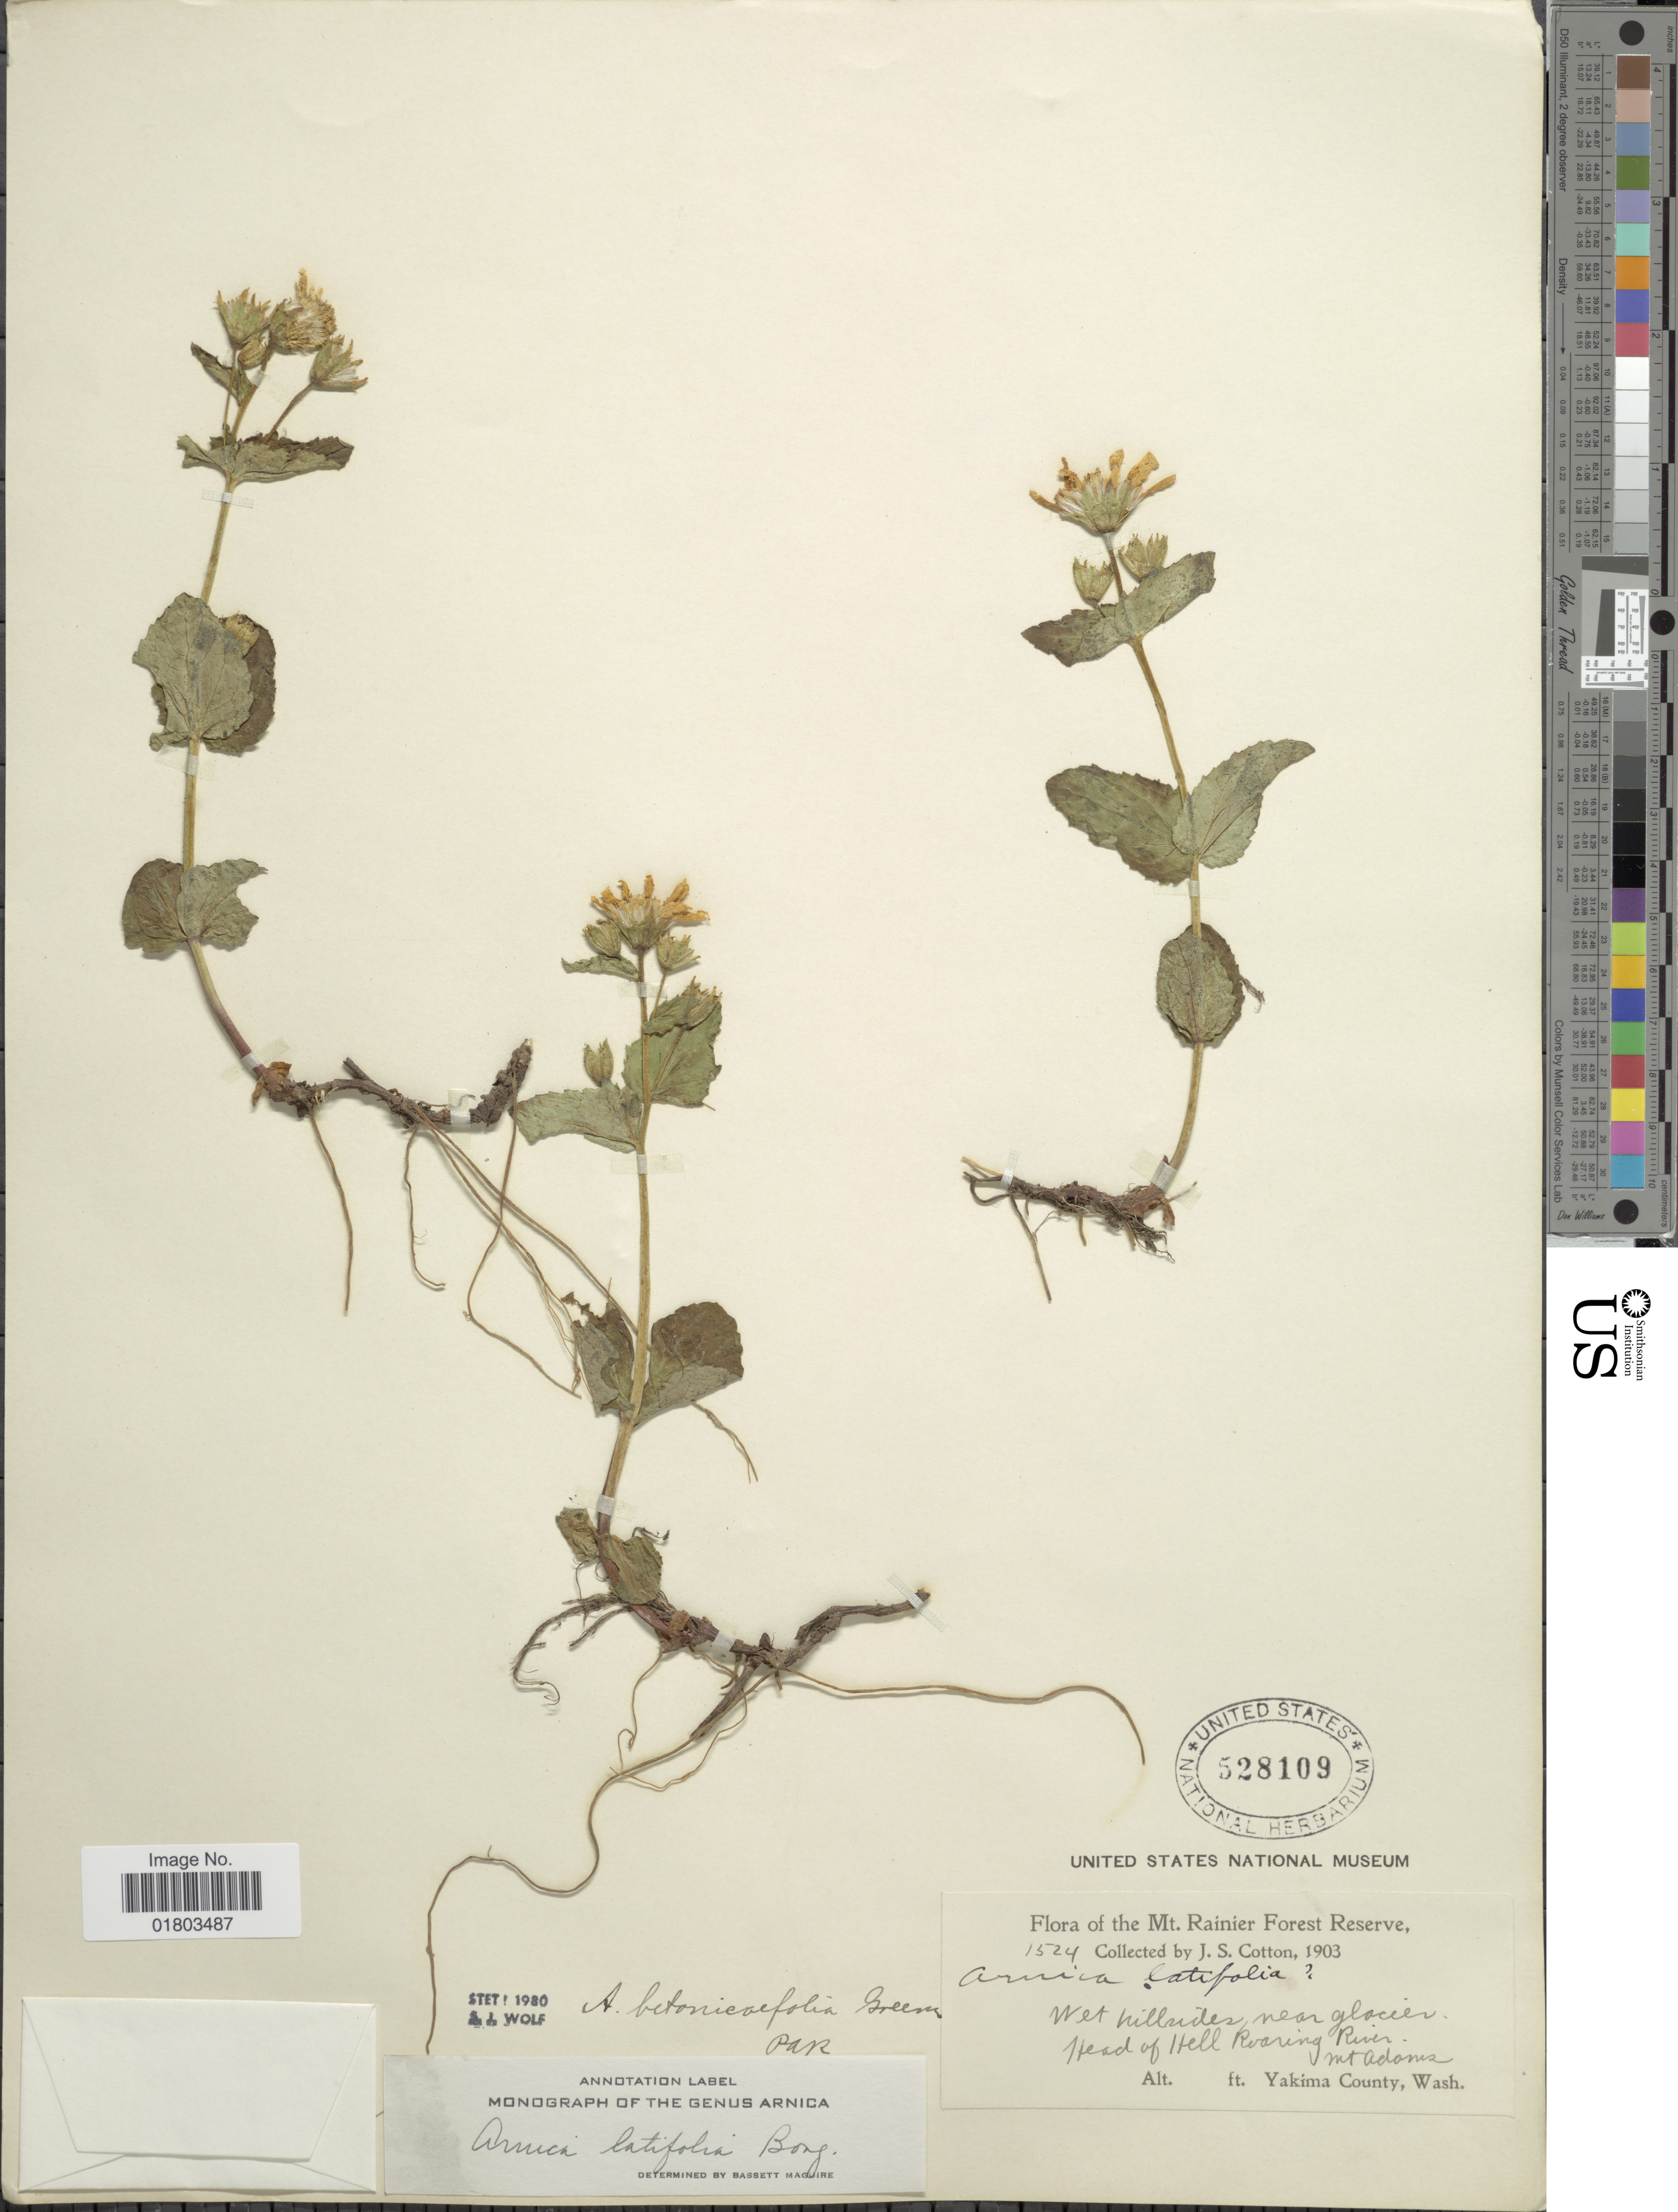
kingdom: Plantae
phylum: Tracheophyta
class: Magnoliopsida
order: Asterales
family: Asteraceae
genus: Arnica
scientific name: Arnica latifolia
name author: Bong.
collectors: J. S. Cotton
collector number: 1524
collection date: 1903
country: United States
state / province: Washington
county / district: Yakima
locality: The Mt Rainier Forest Reserve, Wet hillsides near galcier. Head of Hell Roaring River, Mt Adams, Yakima County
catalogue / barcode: US 528109